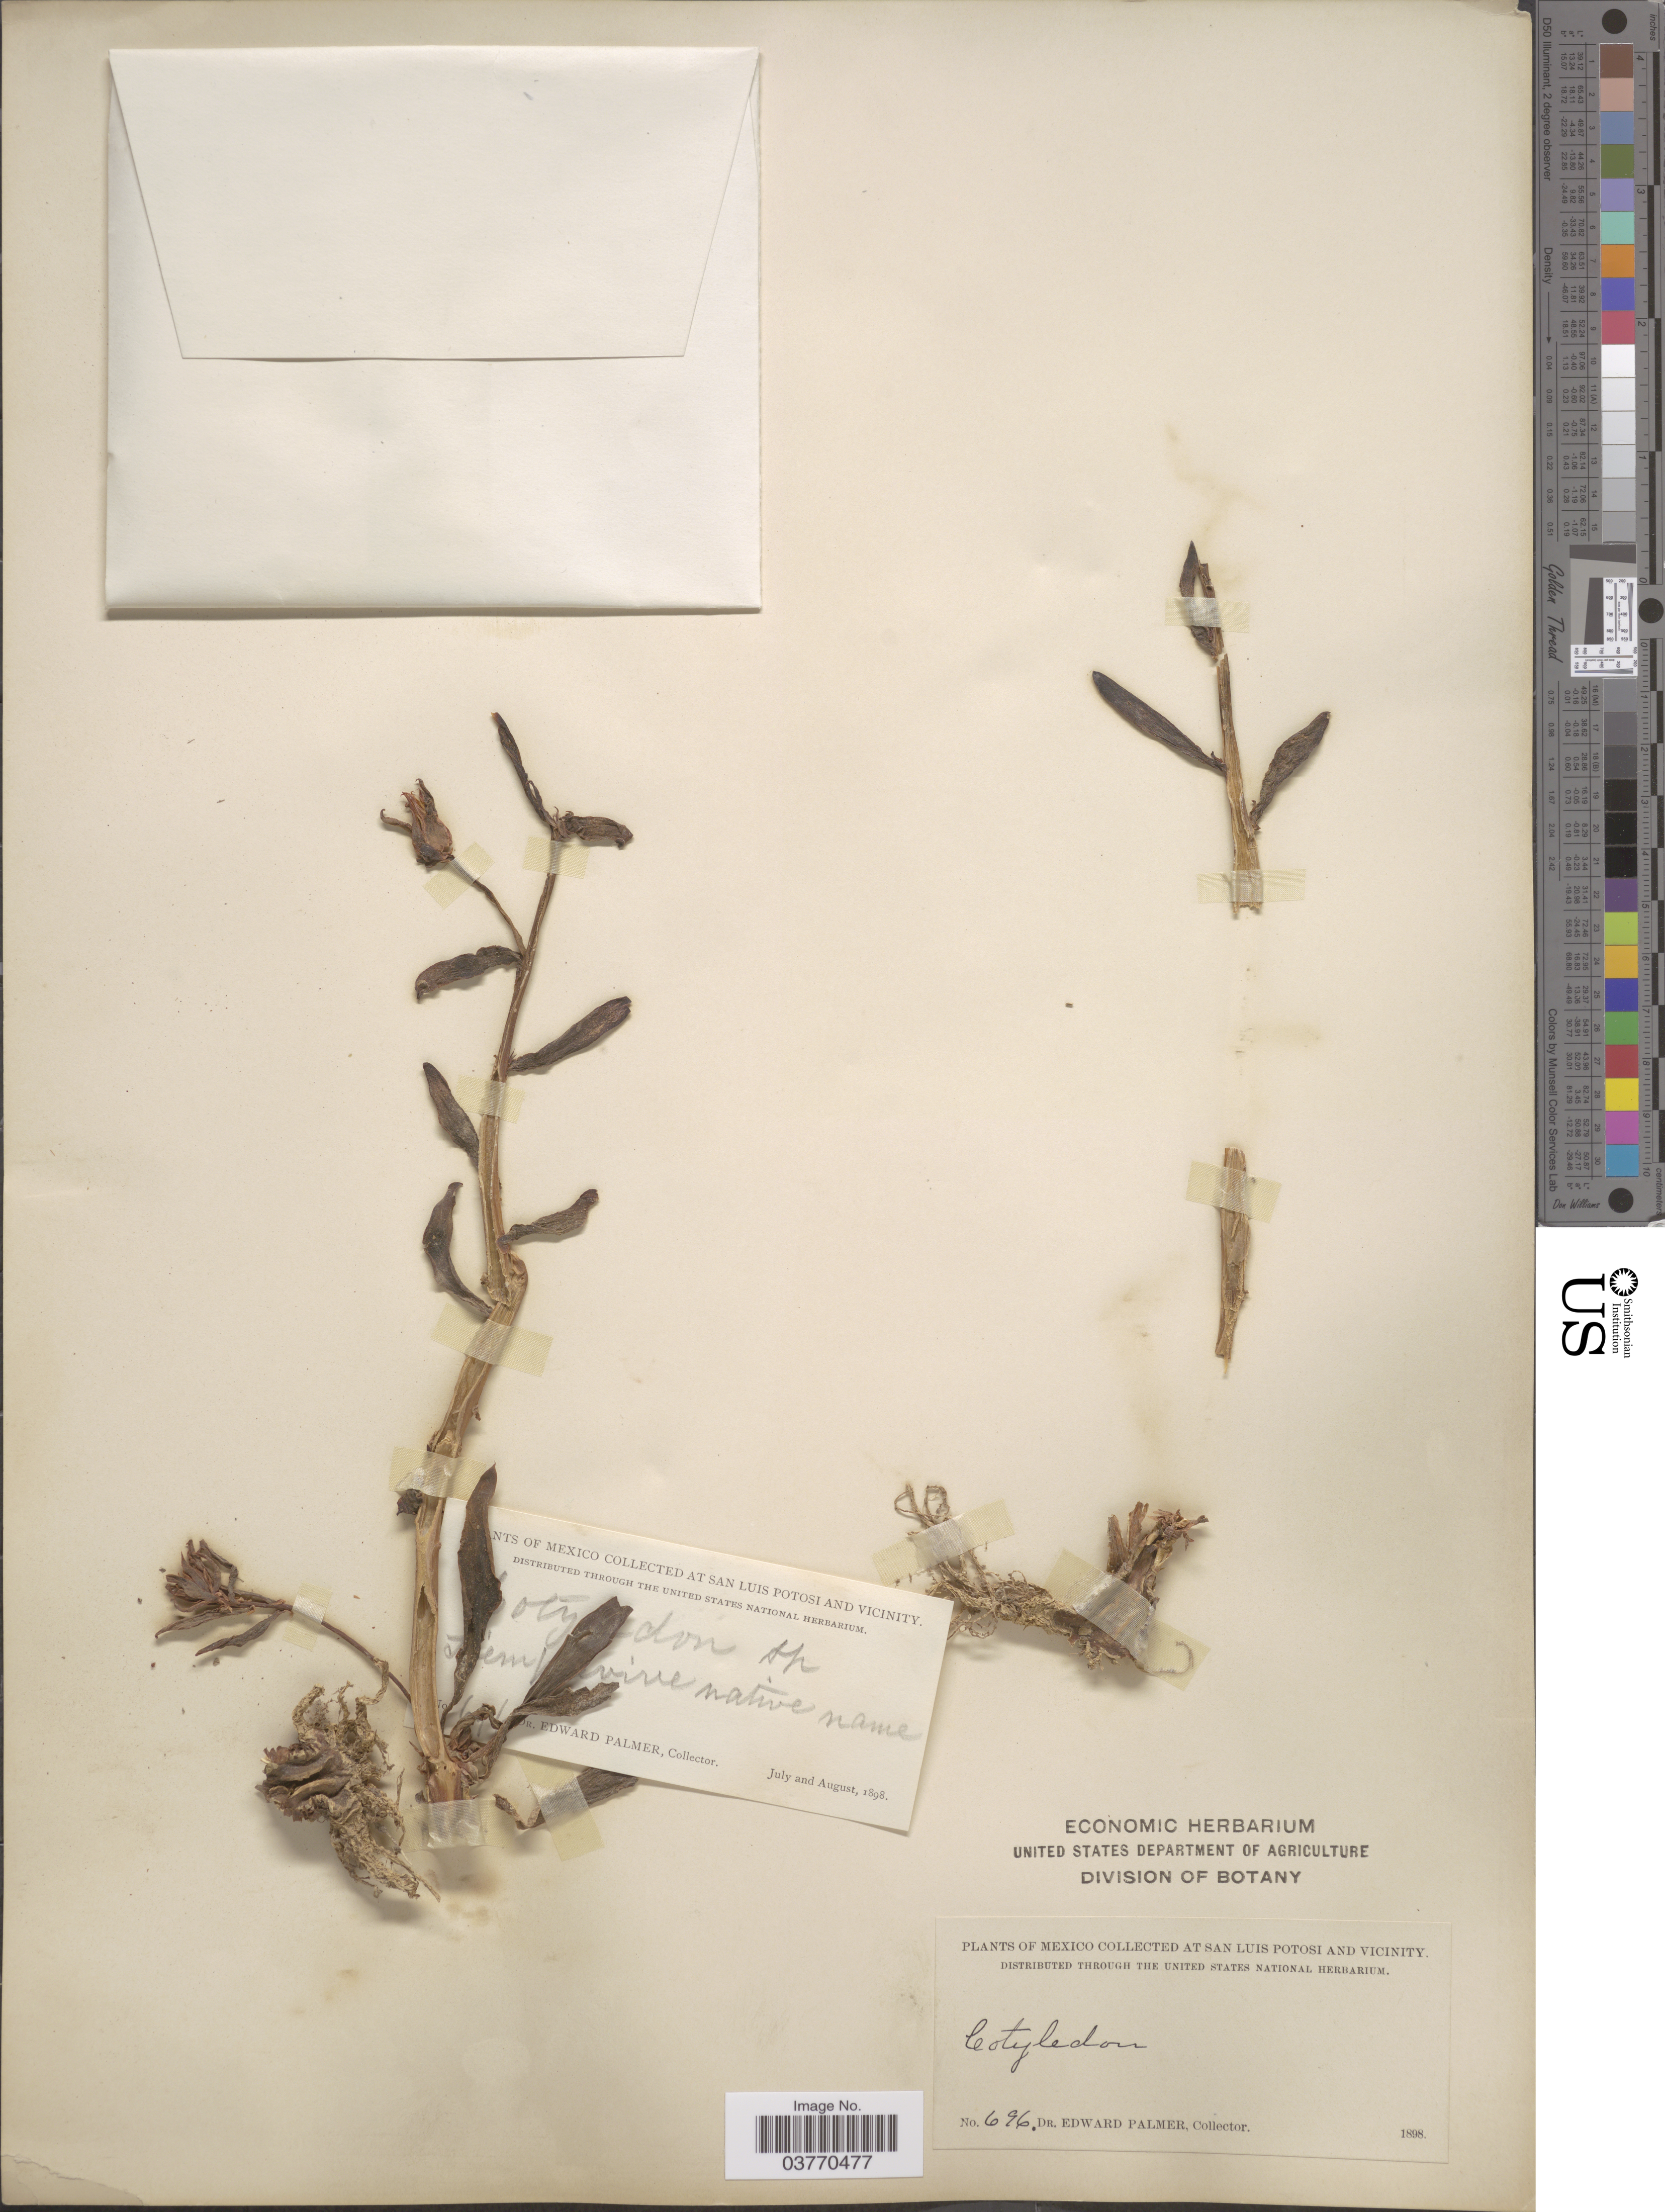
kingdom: Plantae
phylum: Tracheophyta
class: Magnoliopsida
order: Saxifragales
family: Crassulaceae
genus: Echeveria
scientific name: Echeveria sp.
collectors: E. Palmer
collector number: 696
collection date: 1898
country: Mexico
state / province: San Luis Potosí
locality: San Luis Potosi And the vicinity.